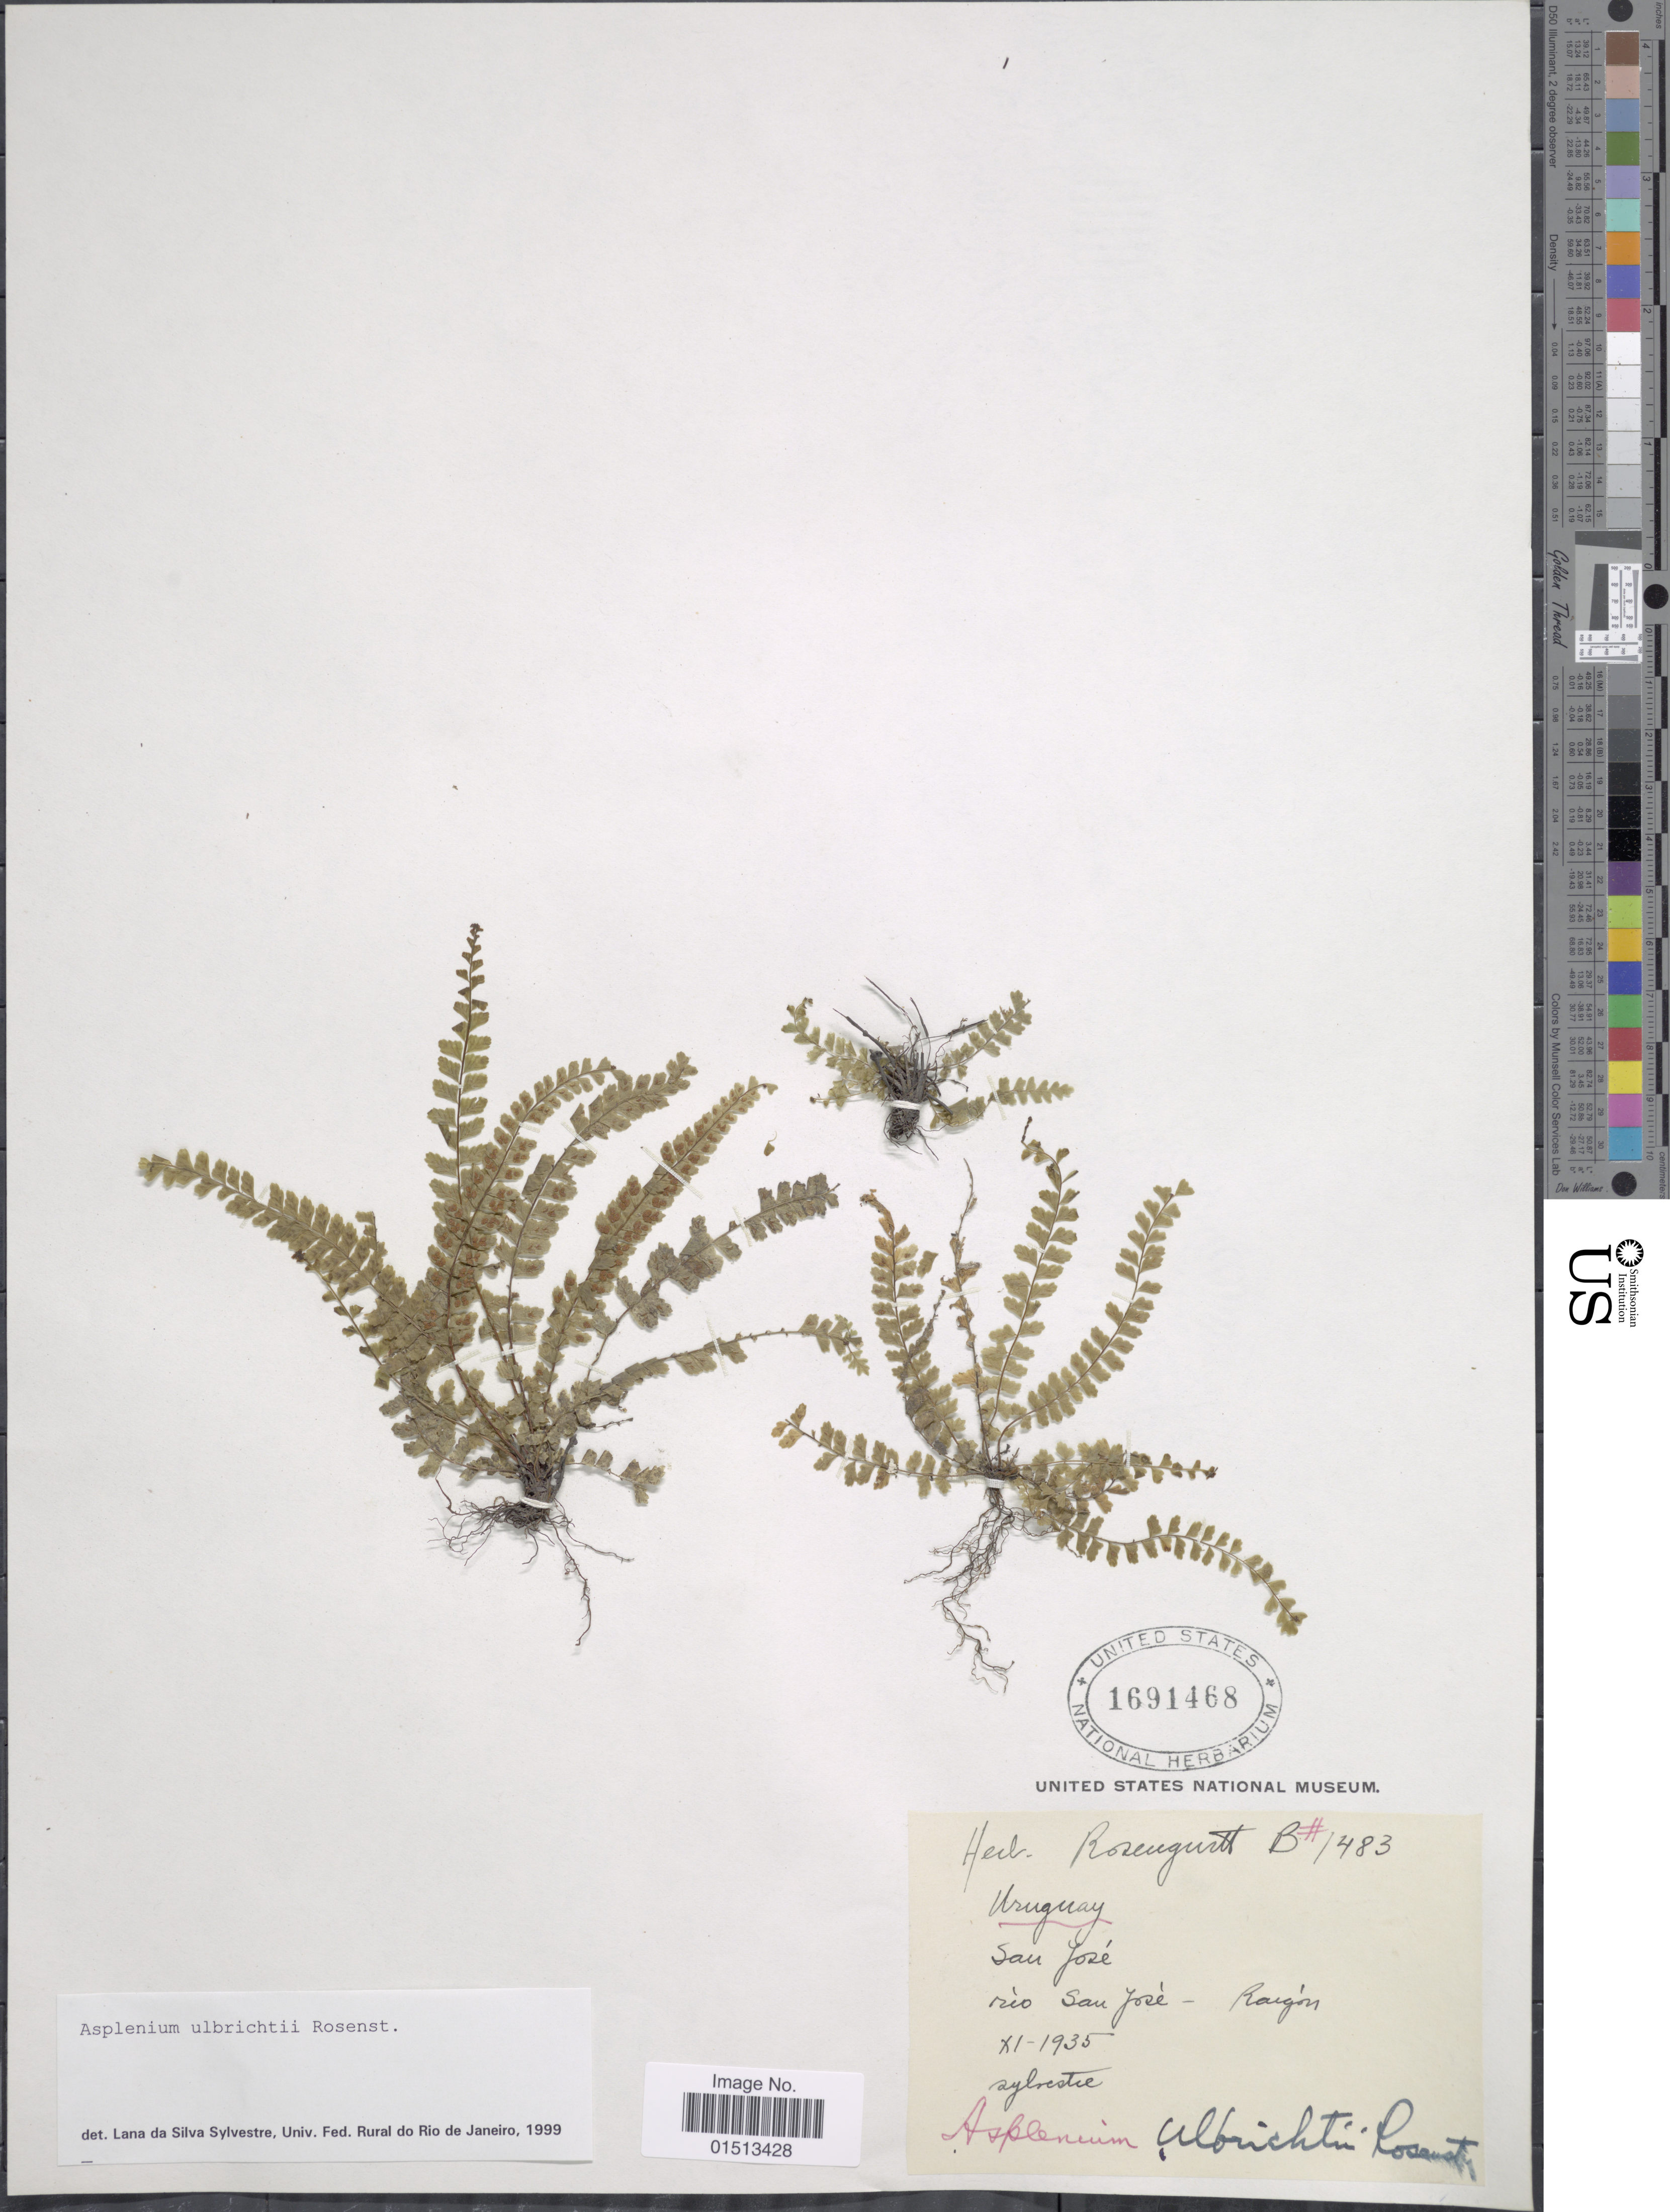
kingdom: Plantae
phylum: Tracheophyta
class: Polypodiopsida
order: Polypodiales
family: Aspleniaceae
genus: Asplenium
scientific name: Asplenium ulbrichtii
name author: Rosenst.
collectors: ex herb. Rosengurtt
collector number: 1483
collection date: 1935-11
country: Uruguay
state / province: San Jose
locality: Rio San José-Raigon.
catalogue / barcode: US 1691468